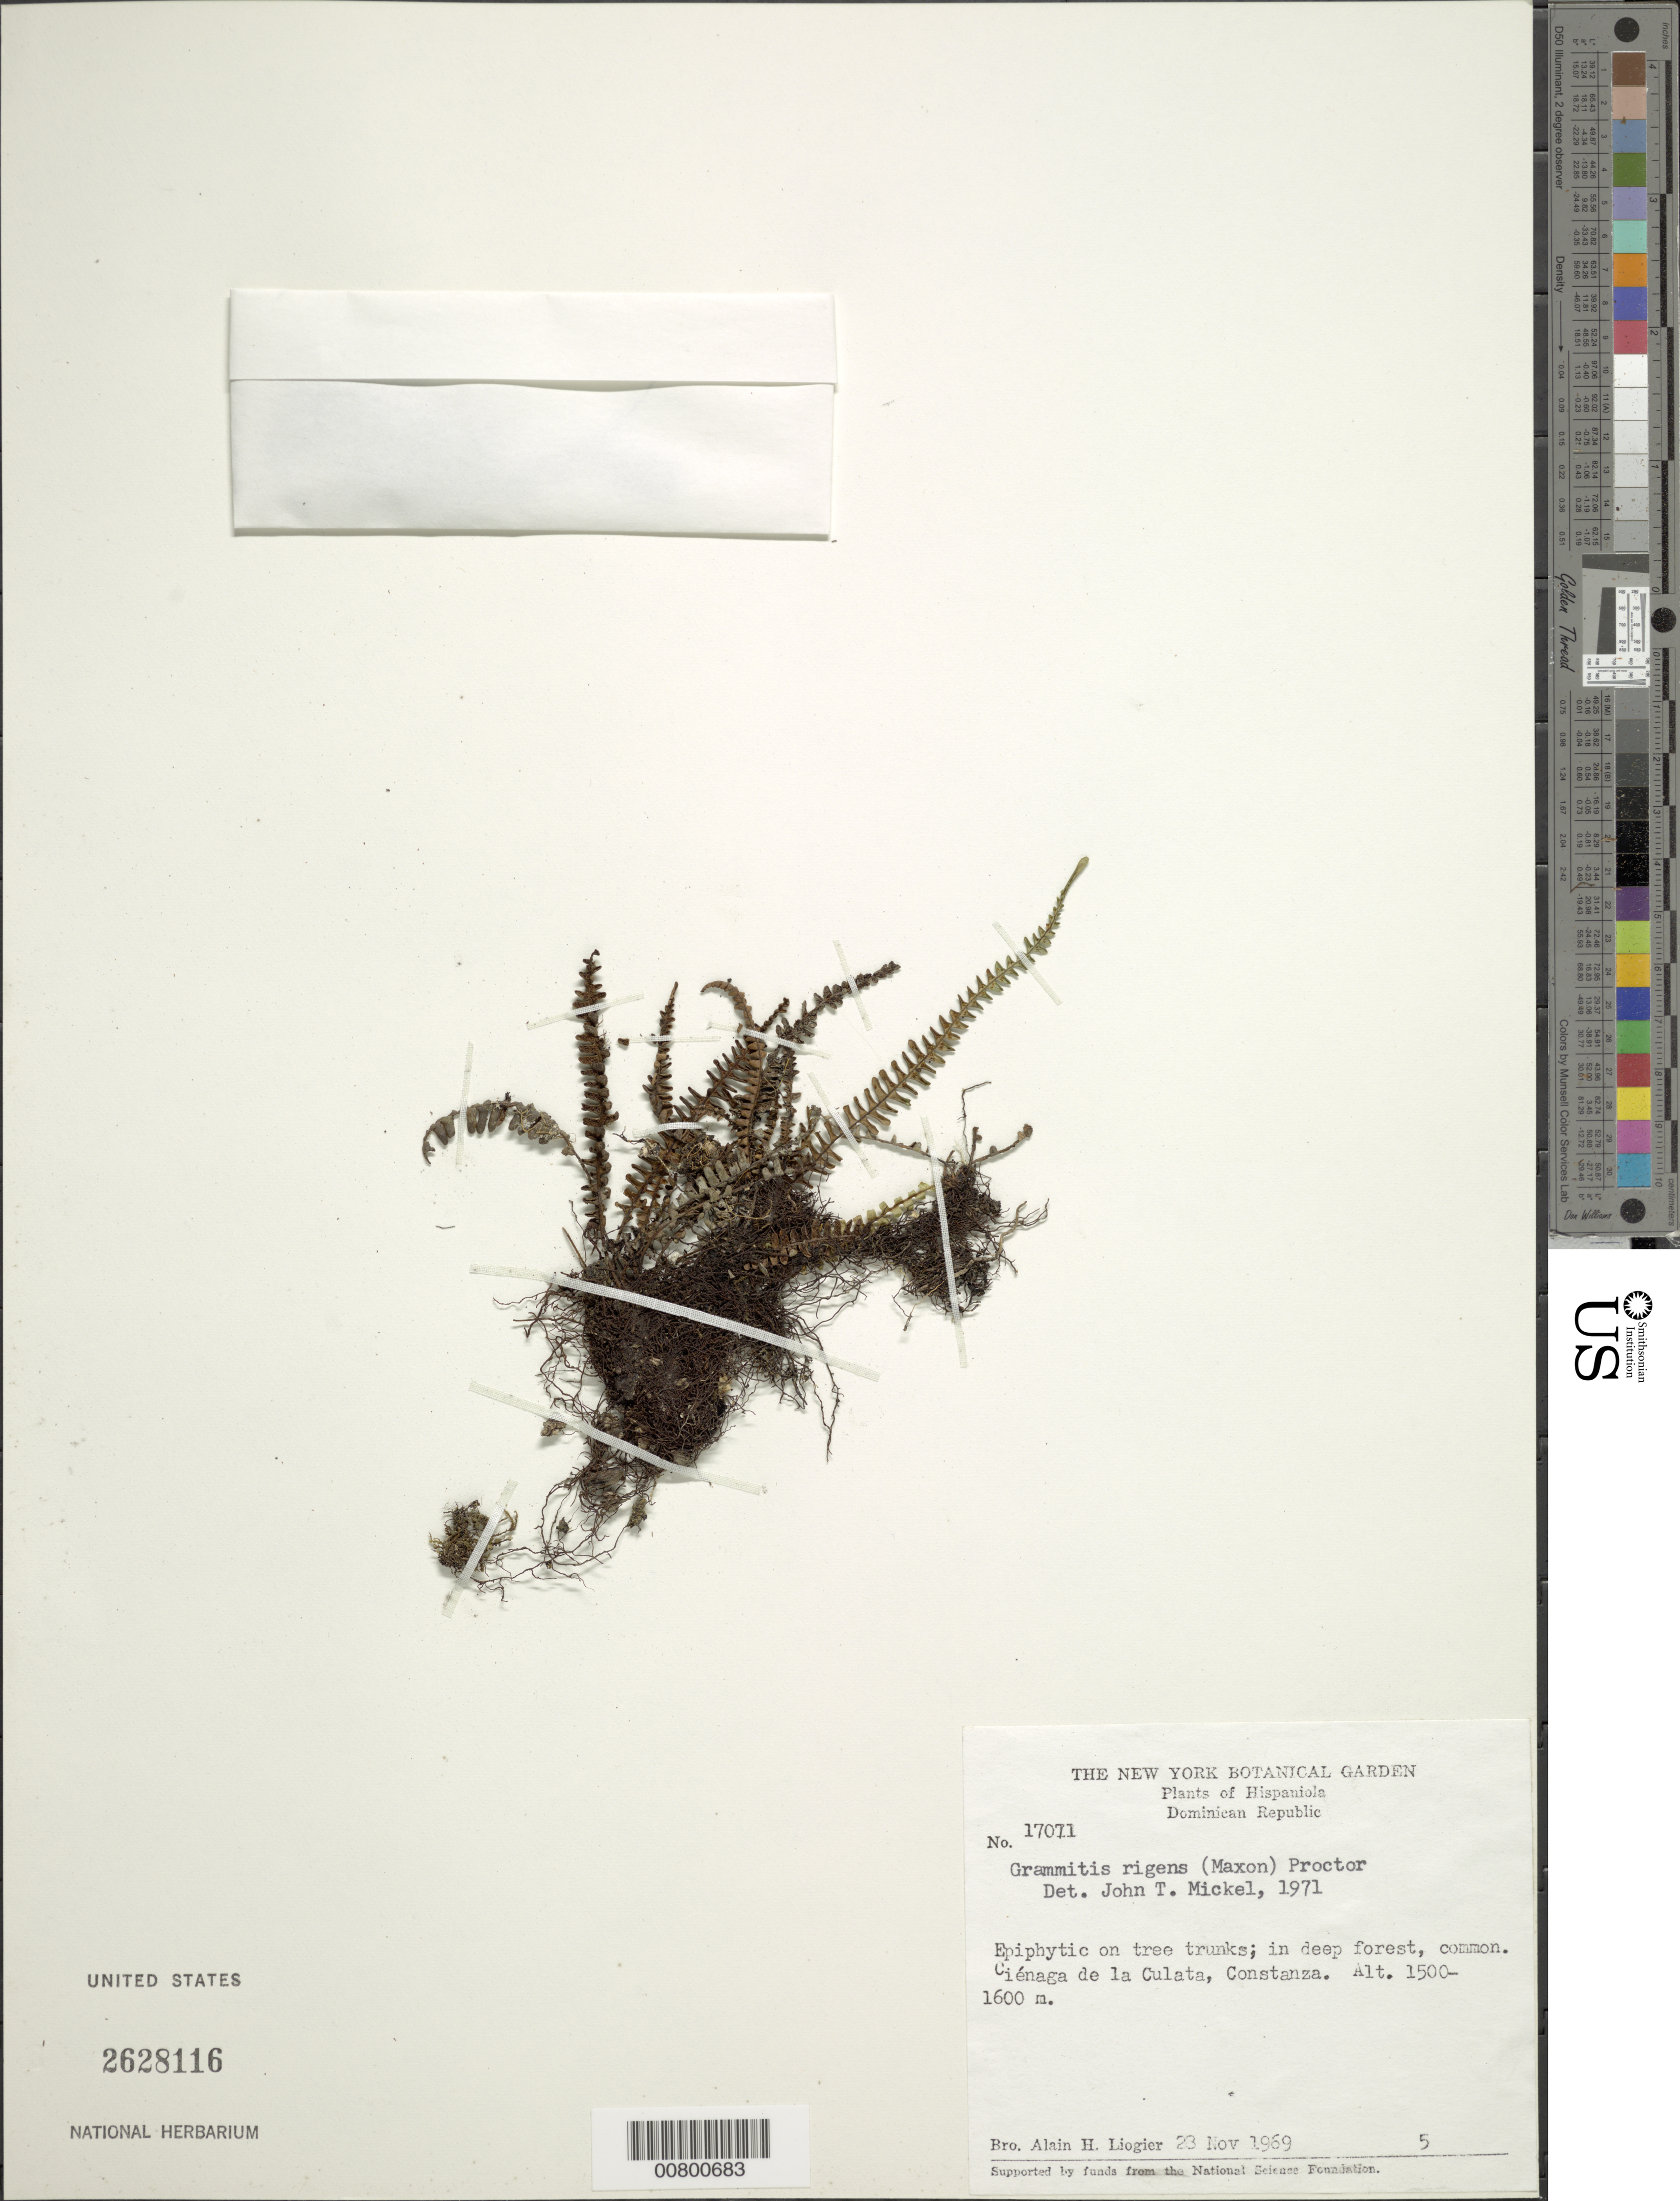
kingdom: Plantae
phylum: Tracheophyta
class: Polypodiopsida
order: Polypodiales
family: Polypodiaceae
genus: Melpomene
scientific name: Melpomene xiphopteroides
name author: (Liebm.) A.R. Sm. & R.C. Moran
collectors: A. H. Liogier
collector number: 17071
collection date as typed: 23 Nov 1969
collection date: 1969-11-23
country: Dominican Republic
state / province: La Vega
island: Hispaniola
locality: Constanza, Ciénaga de la Culata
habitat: Deep forest, on tree trunks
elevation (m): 1500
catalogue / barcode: US 2628116